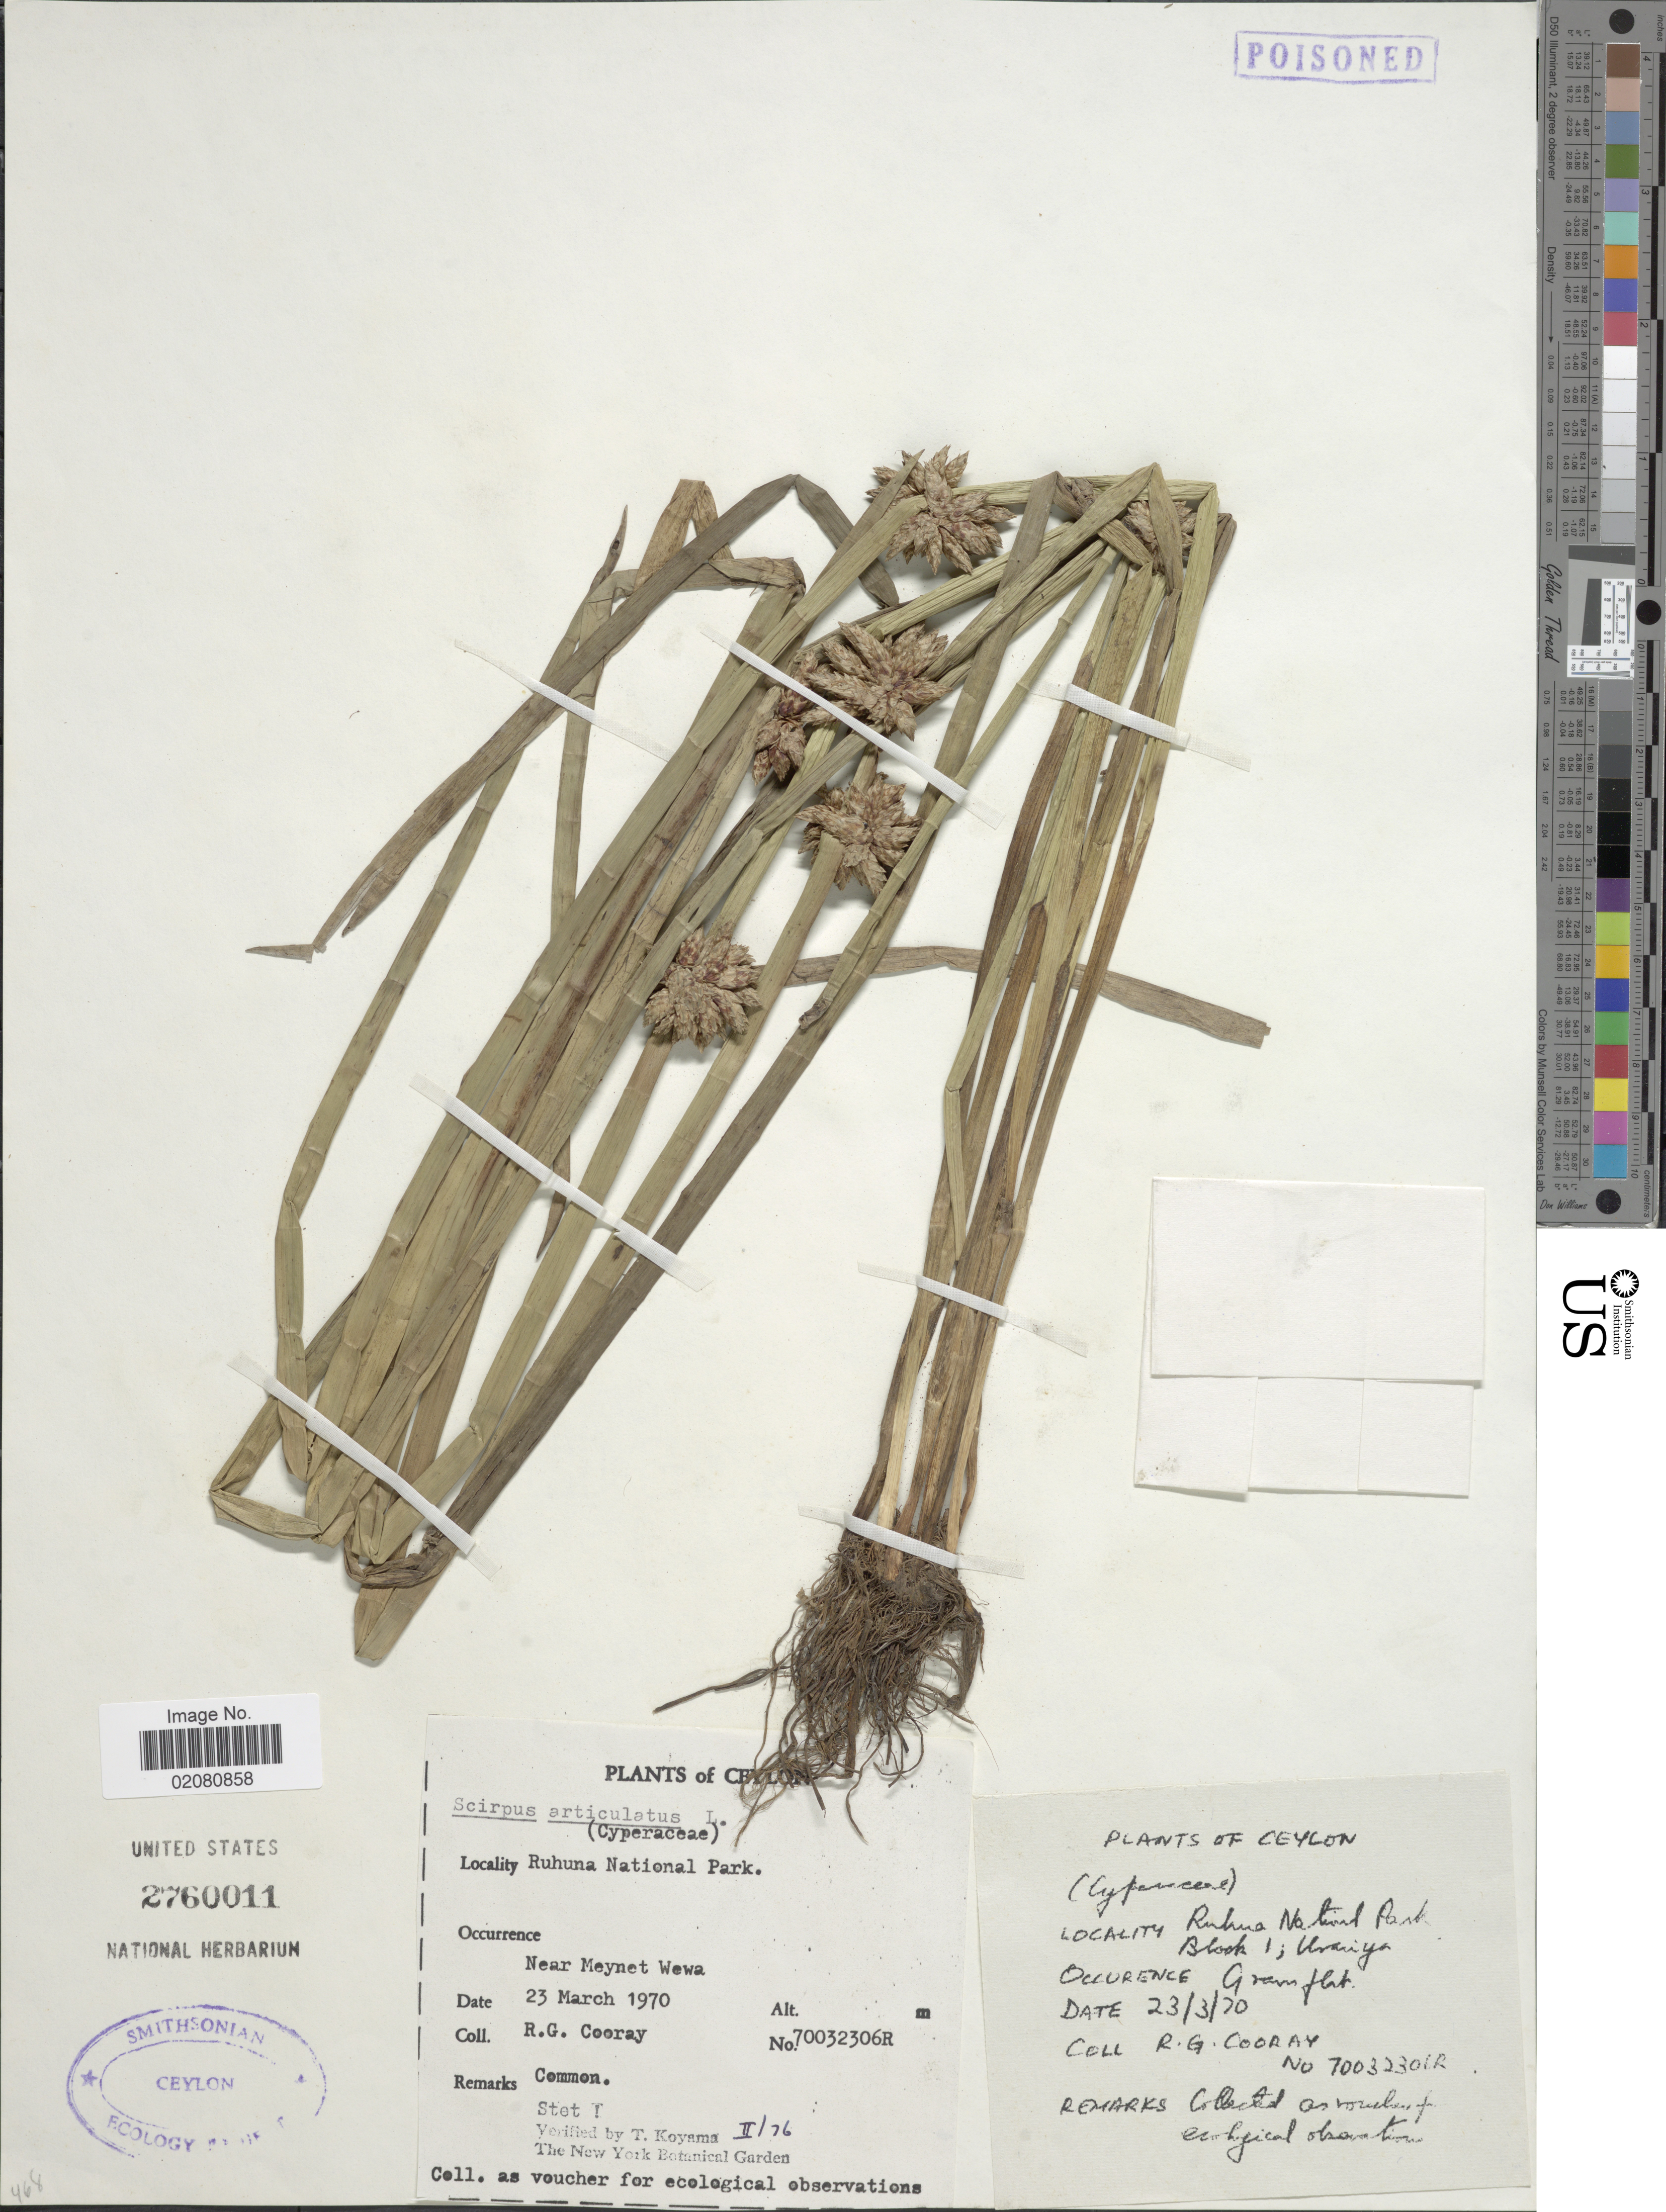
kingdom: Plantae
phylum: Tracheophyta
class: Liliopsida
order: Poales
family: Cyperaceae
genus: Schoenoplectus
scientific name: Schoenoplectus articulatus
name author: (L.) Palla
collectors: R. Cooray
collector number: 70032306R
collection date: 1970-03-23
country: Sri Lanka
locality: Ceylon. Ruhuna National Park. Near Meynet Wewa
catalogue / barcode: US 2760011